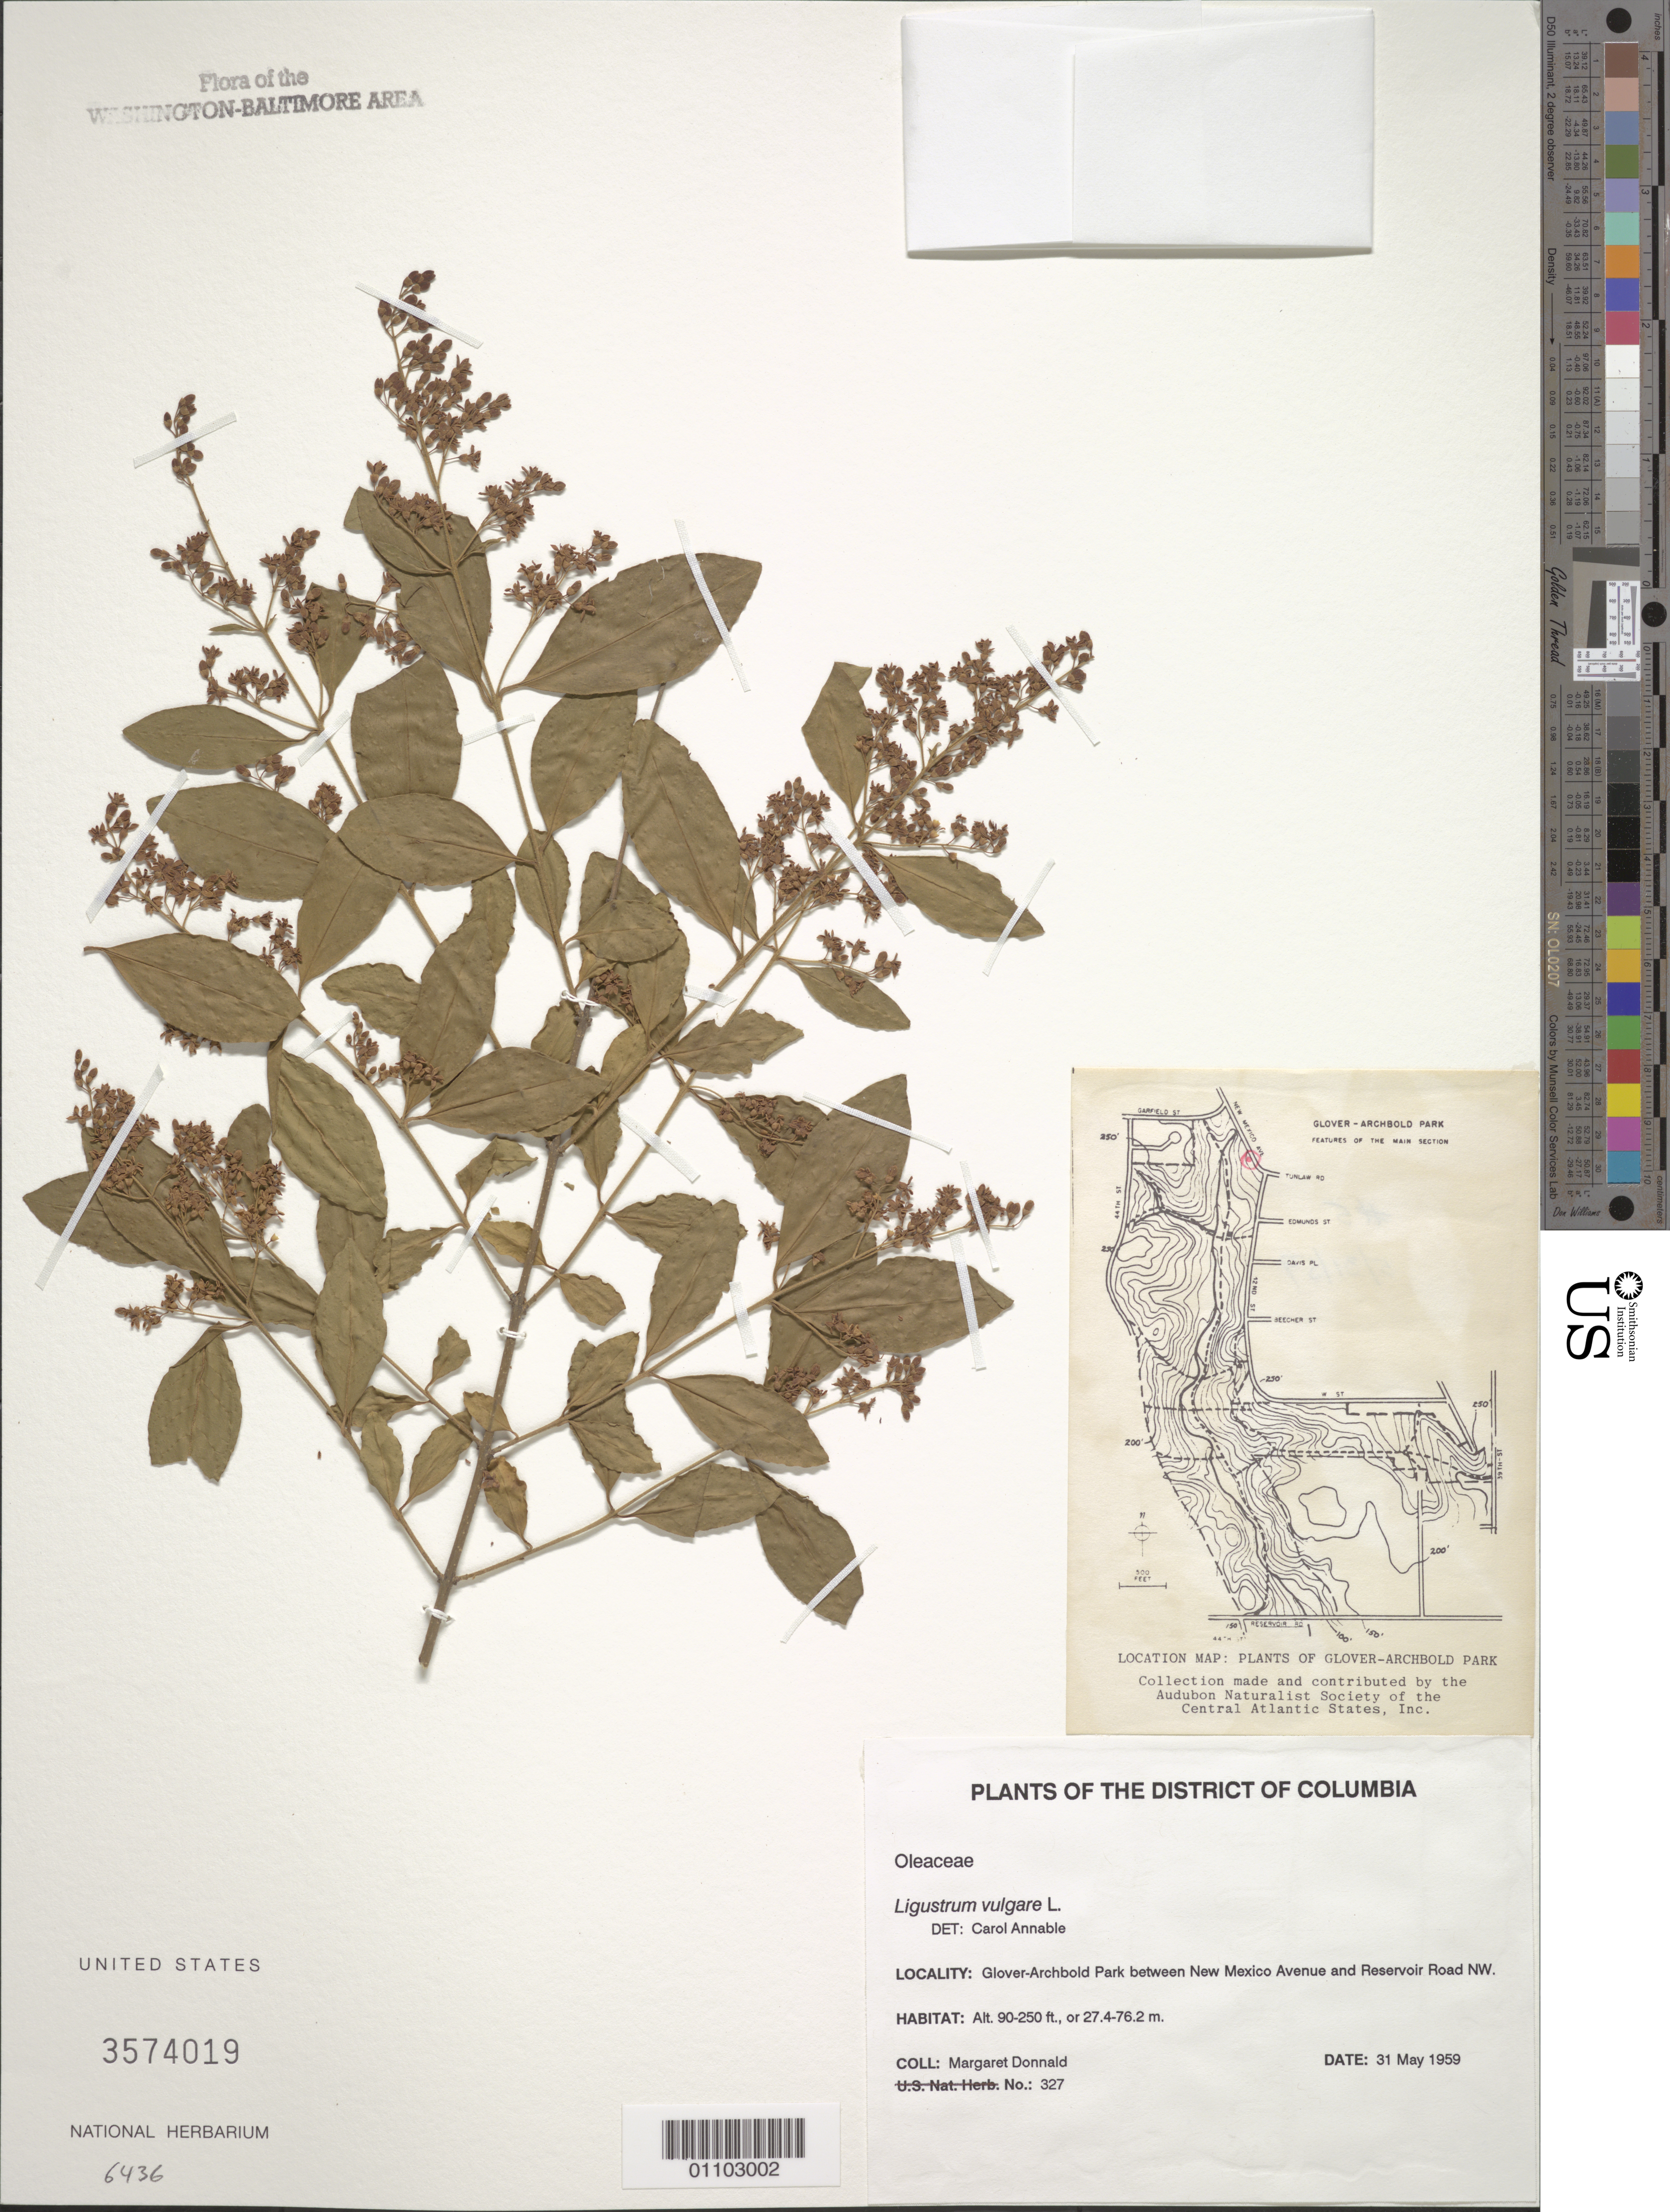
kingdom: Plantae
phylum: Tracheophyta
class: Magnoliopsida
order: Lamiales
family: Oleaceae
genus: Ligustrum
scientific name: Ligustrum vulgare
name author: L.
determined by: Annable, C. R.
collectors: M. Donnald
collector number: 327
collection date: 1959-05-31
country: United States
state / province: District of Columbia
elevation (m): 27.4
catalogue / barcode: US 3574019